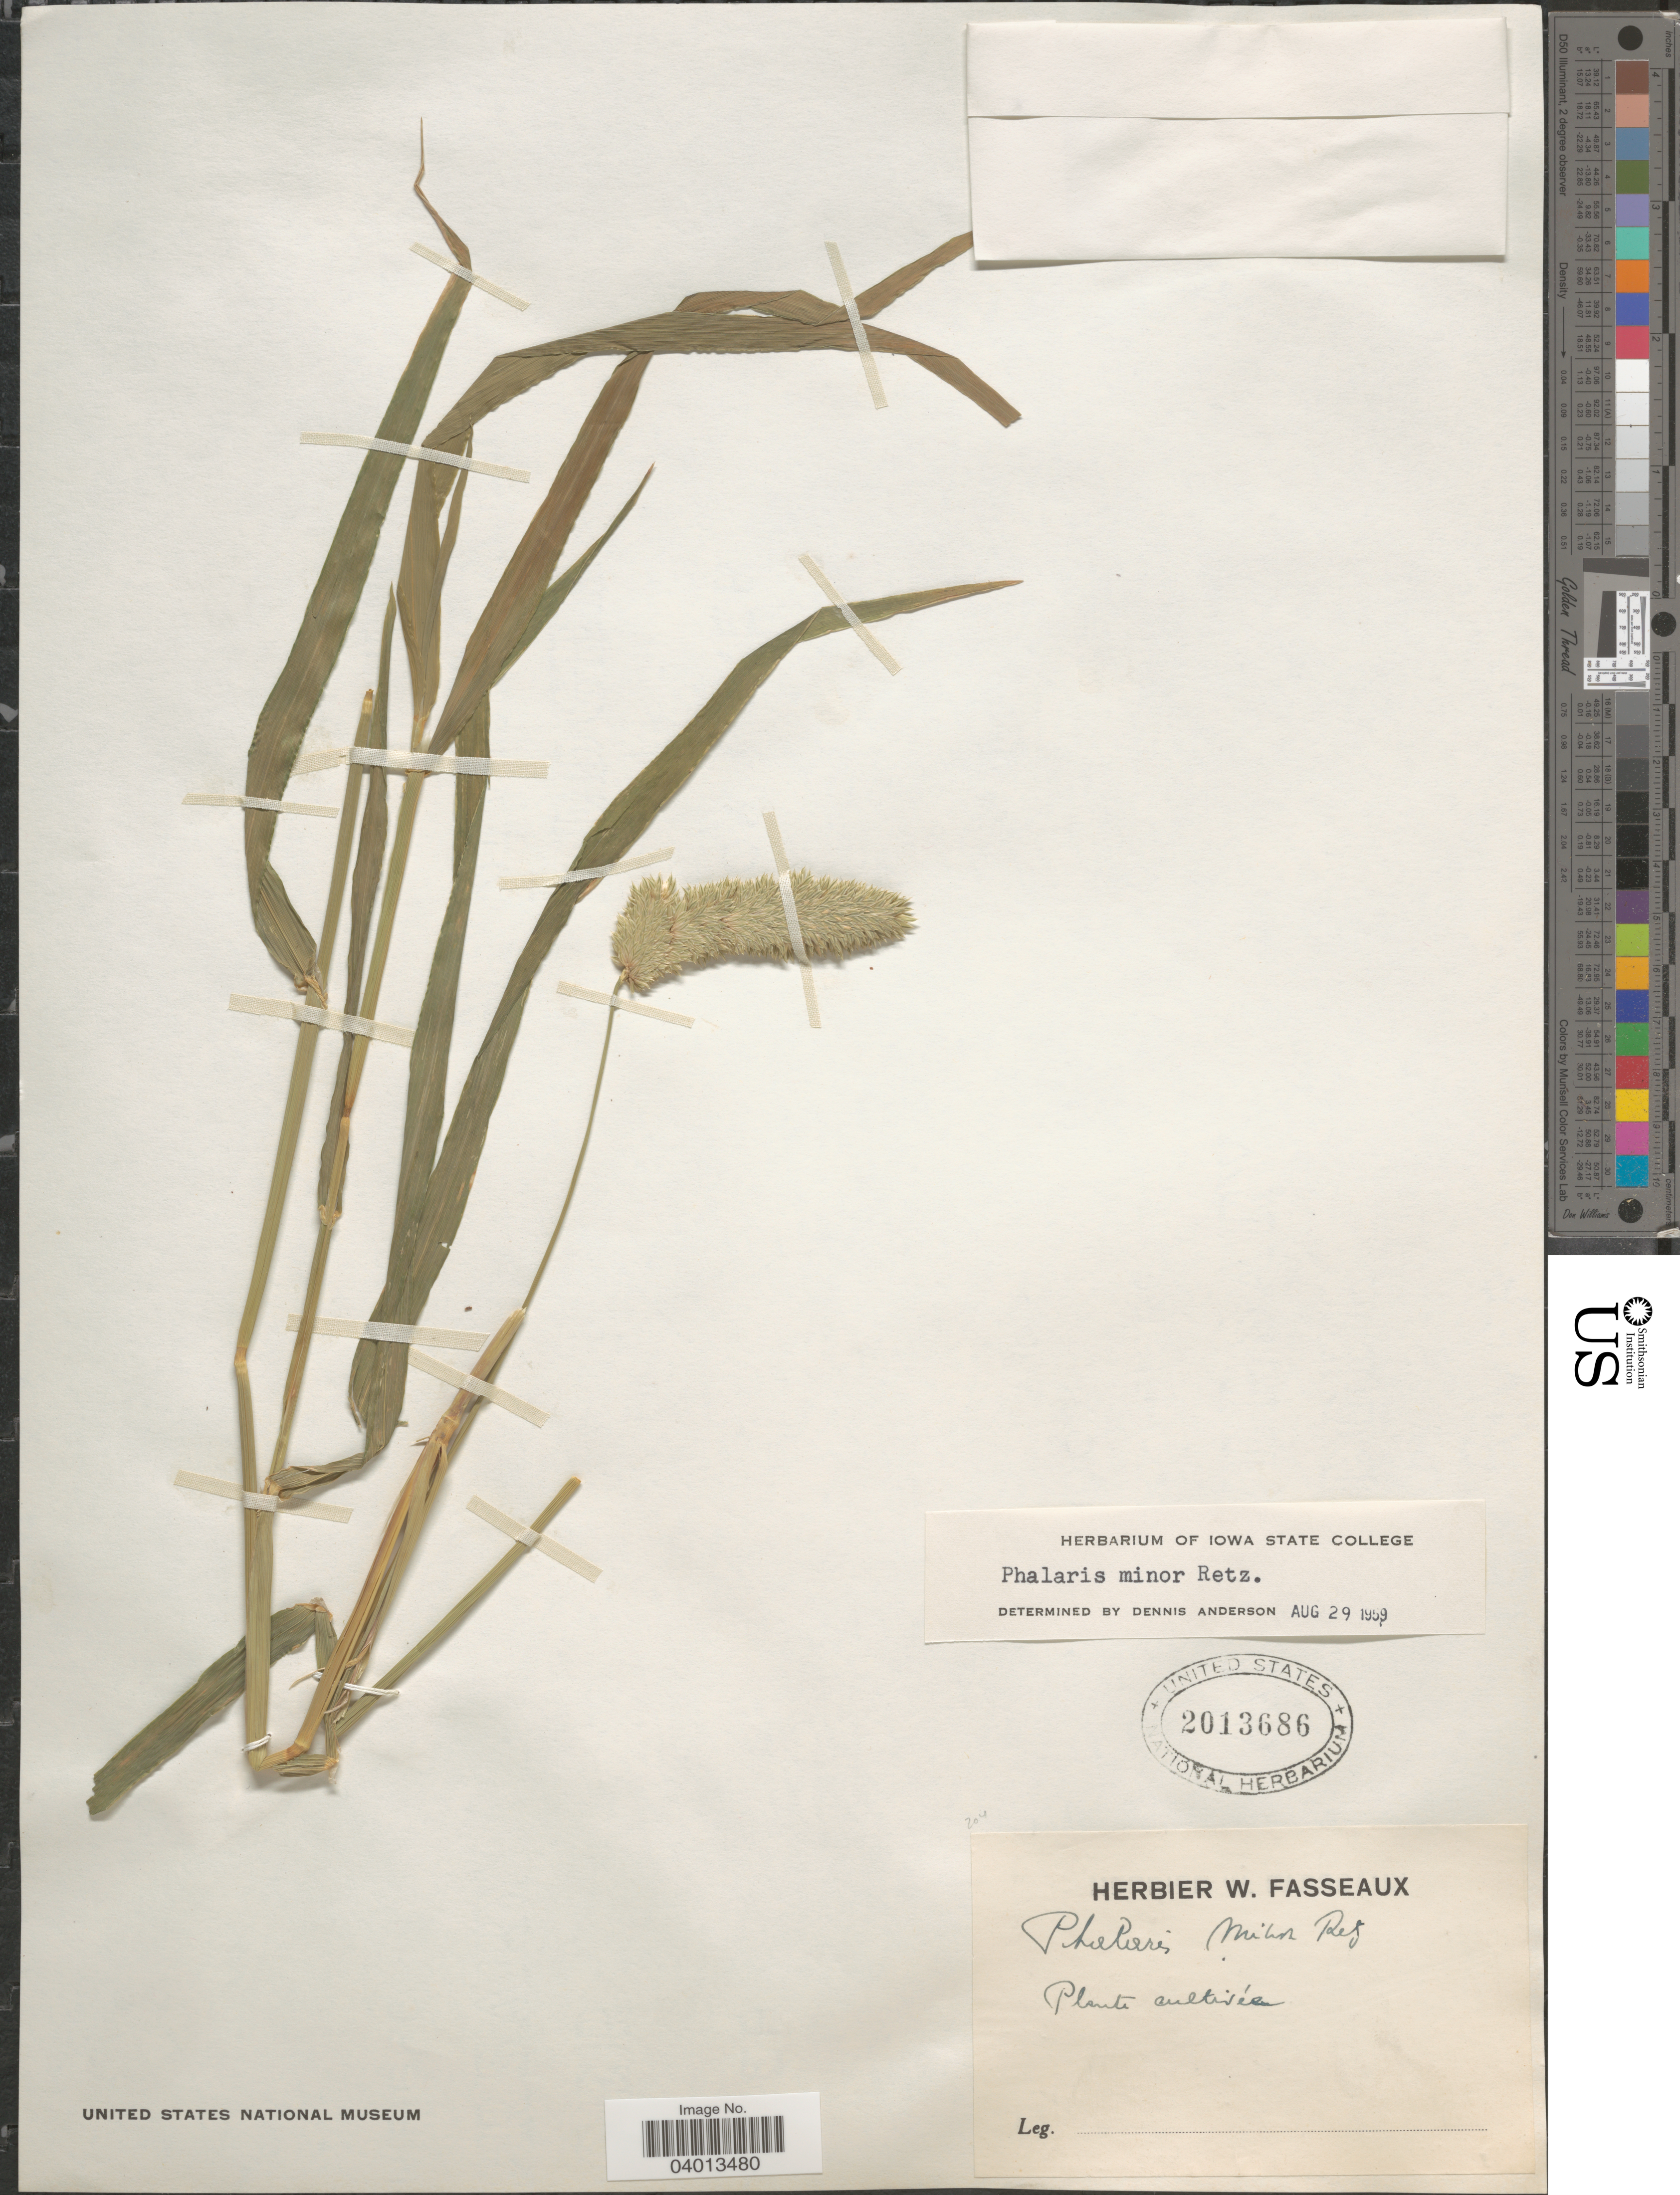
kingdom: Plantae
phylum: Tracheophyta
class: Liliopsida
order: Poales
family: Poaceae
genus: Phalaris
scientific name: Phalaris minor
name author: Retz.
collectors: Ex herb. W. Fasseaux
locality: Plante cultivéa.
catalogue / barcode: US 2013686